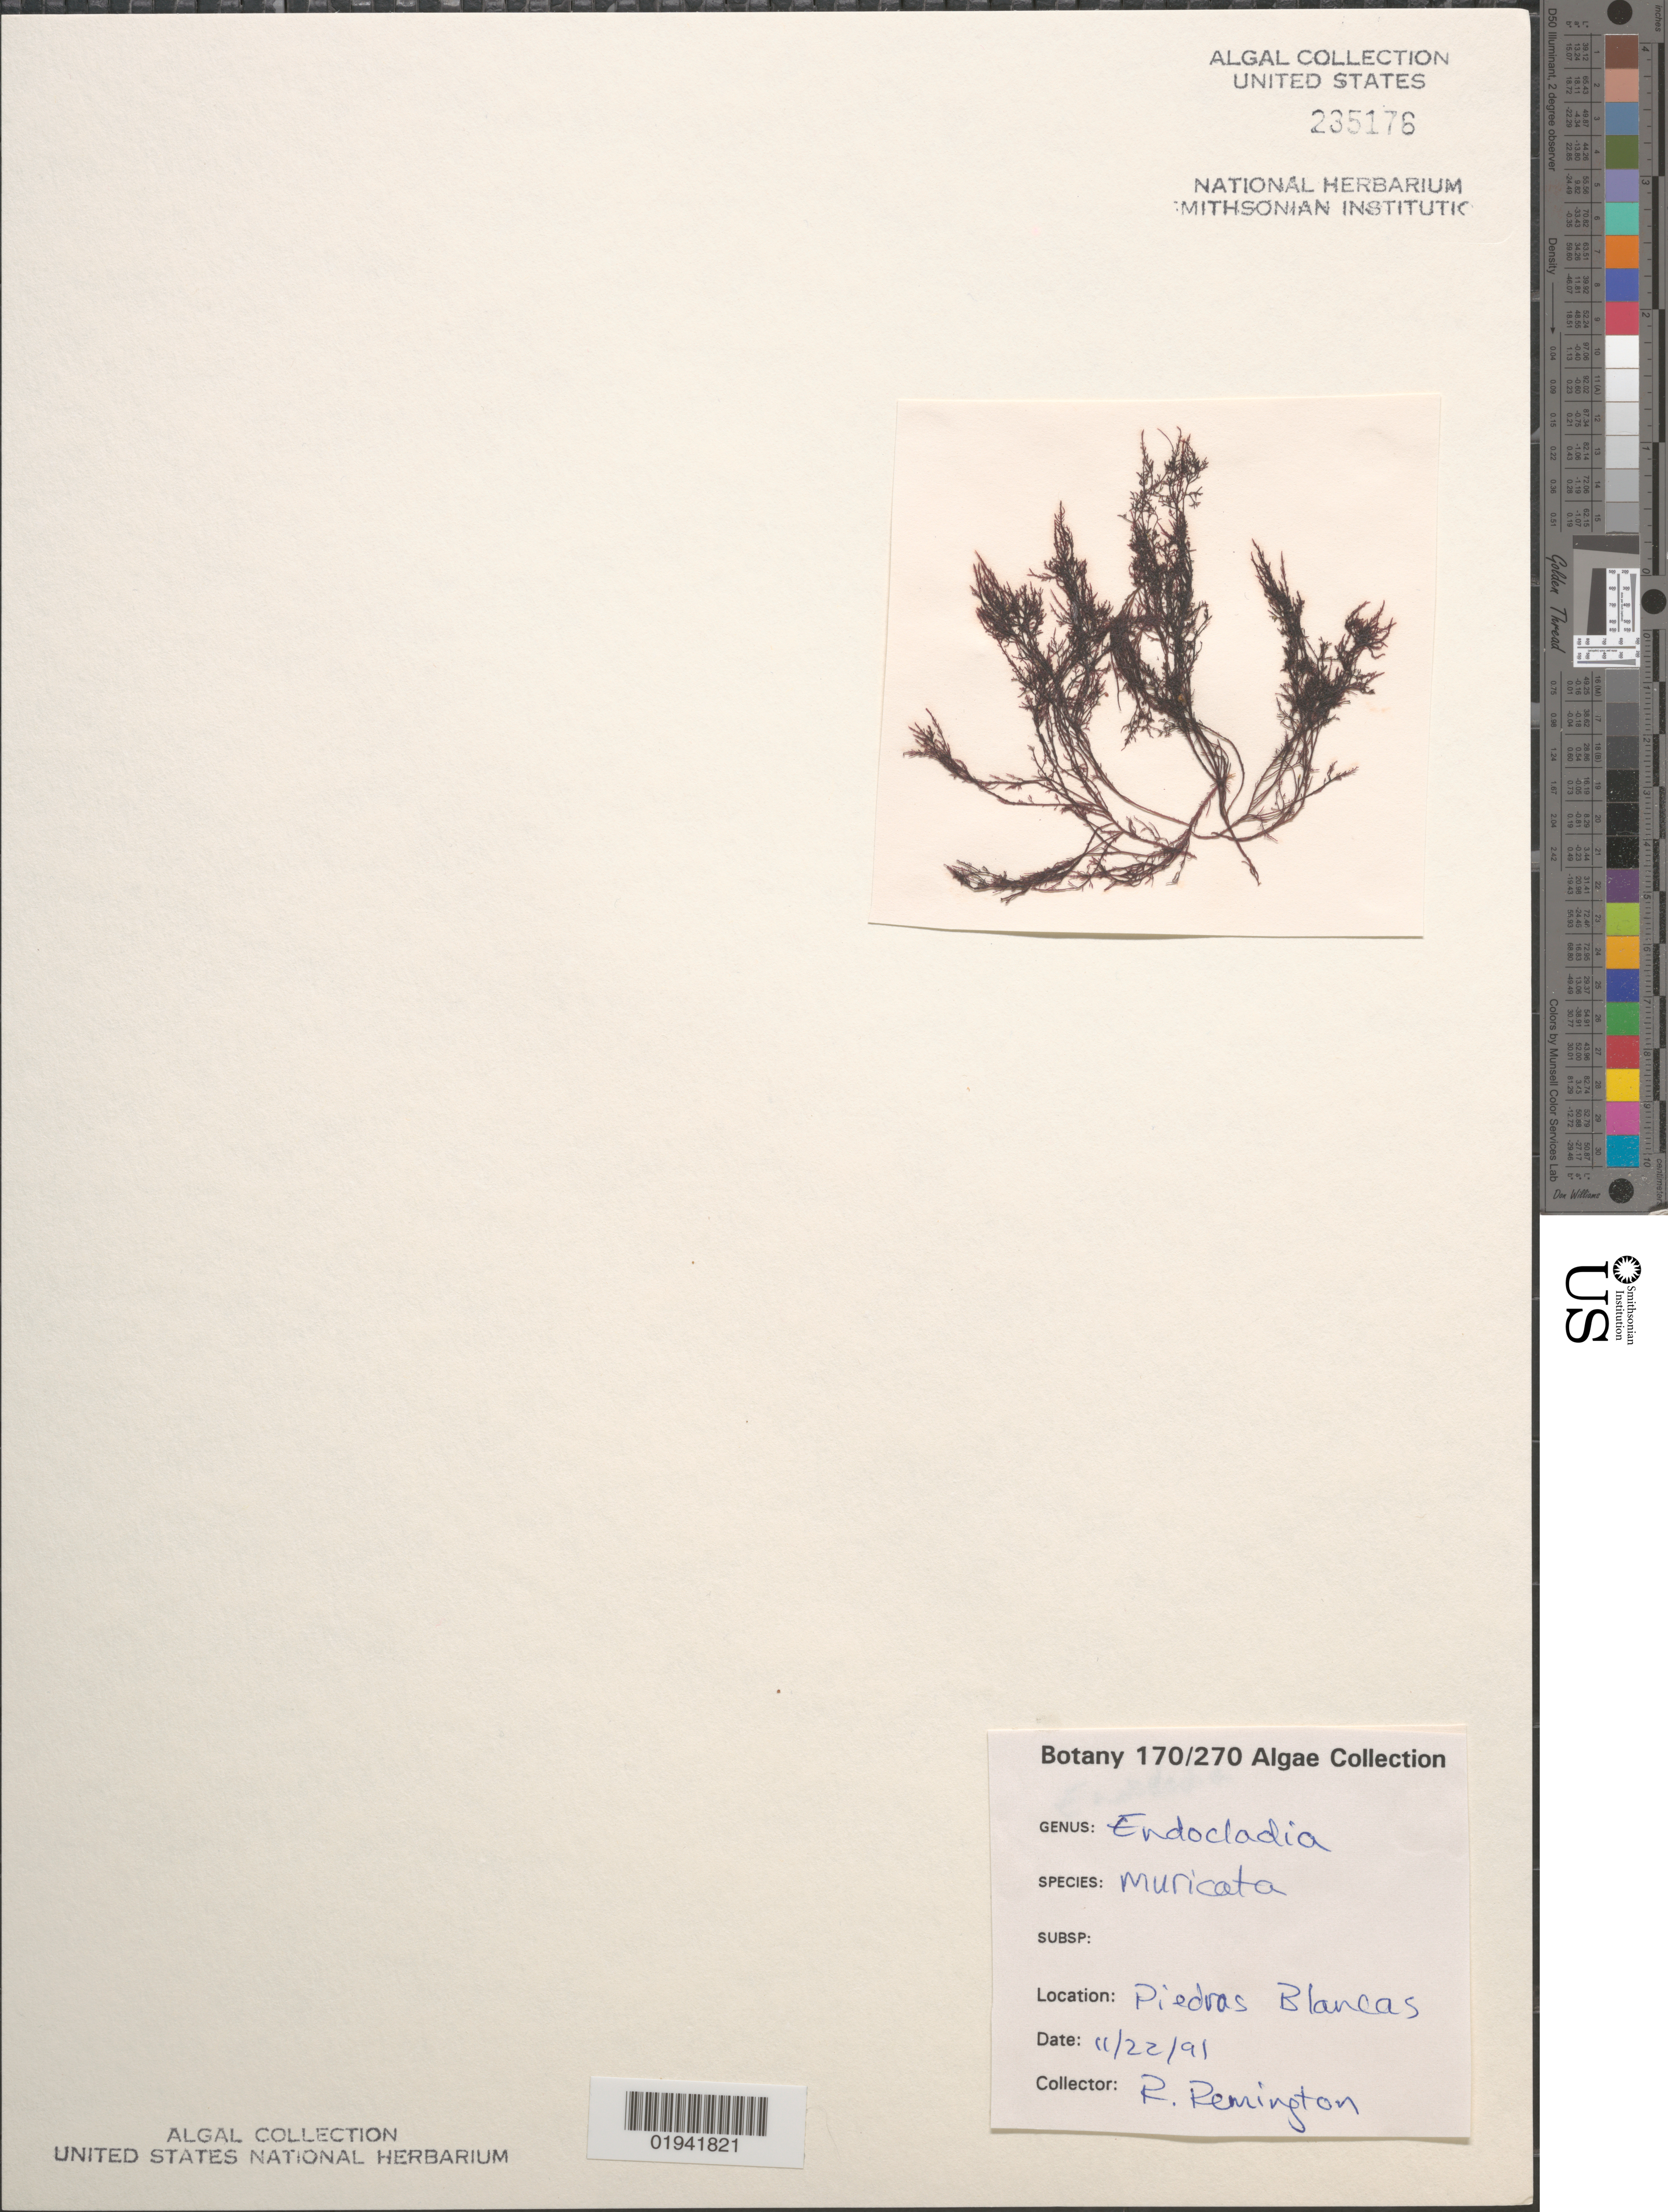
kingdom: Plantae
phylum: Rhodophyta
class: Florideophyceae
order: Gigartinales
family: Endocladiaceae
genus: Endocladia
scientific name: Endocladia muricata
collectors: R. Remington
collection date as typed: Transcribed d/m/y: 22/11/91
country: United States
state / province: California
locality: Piedras Blancas.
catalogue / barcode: US 235176